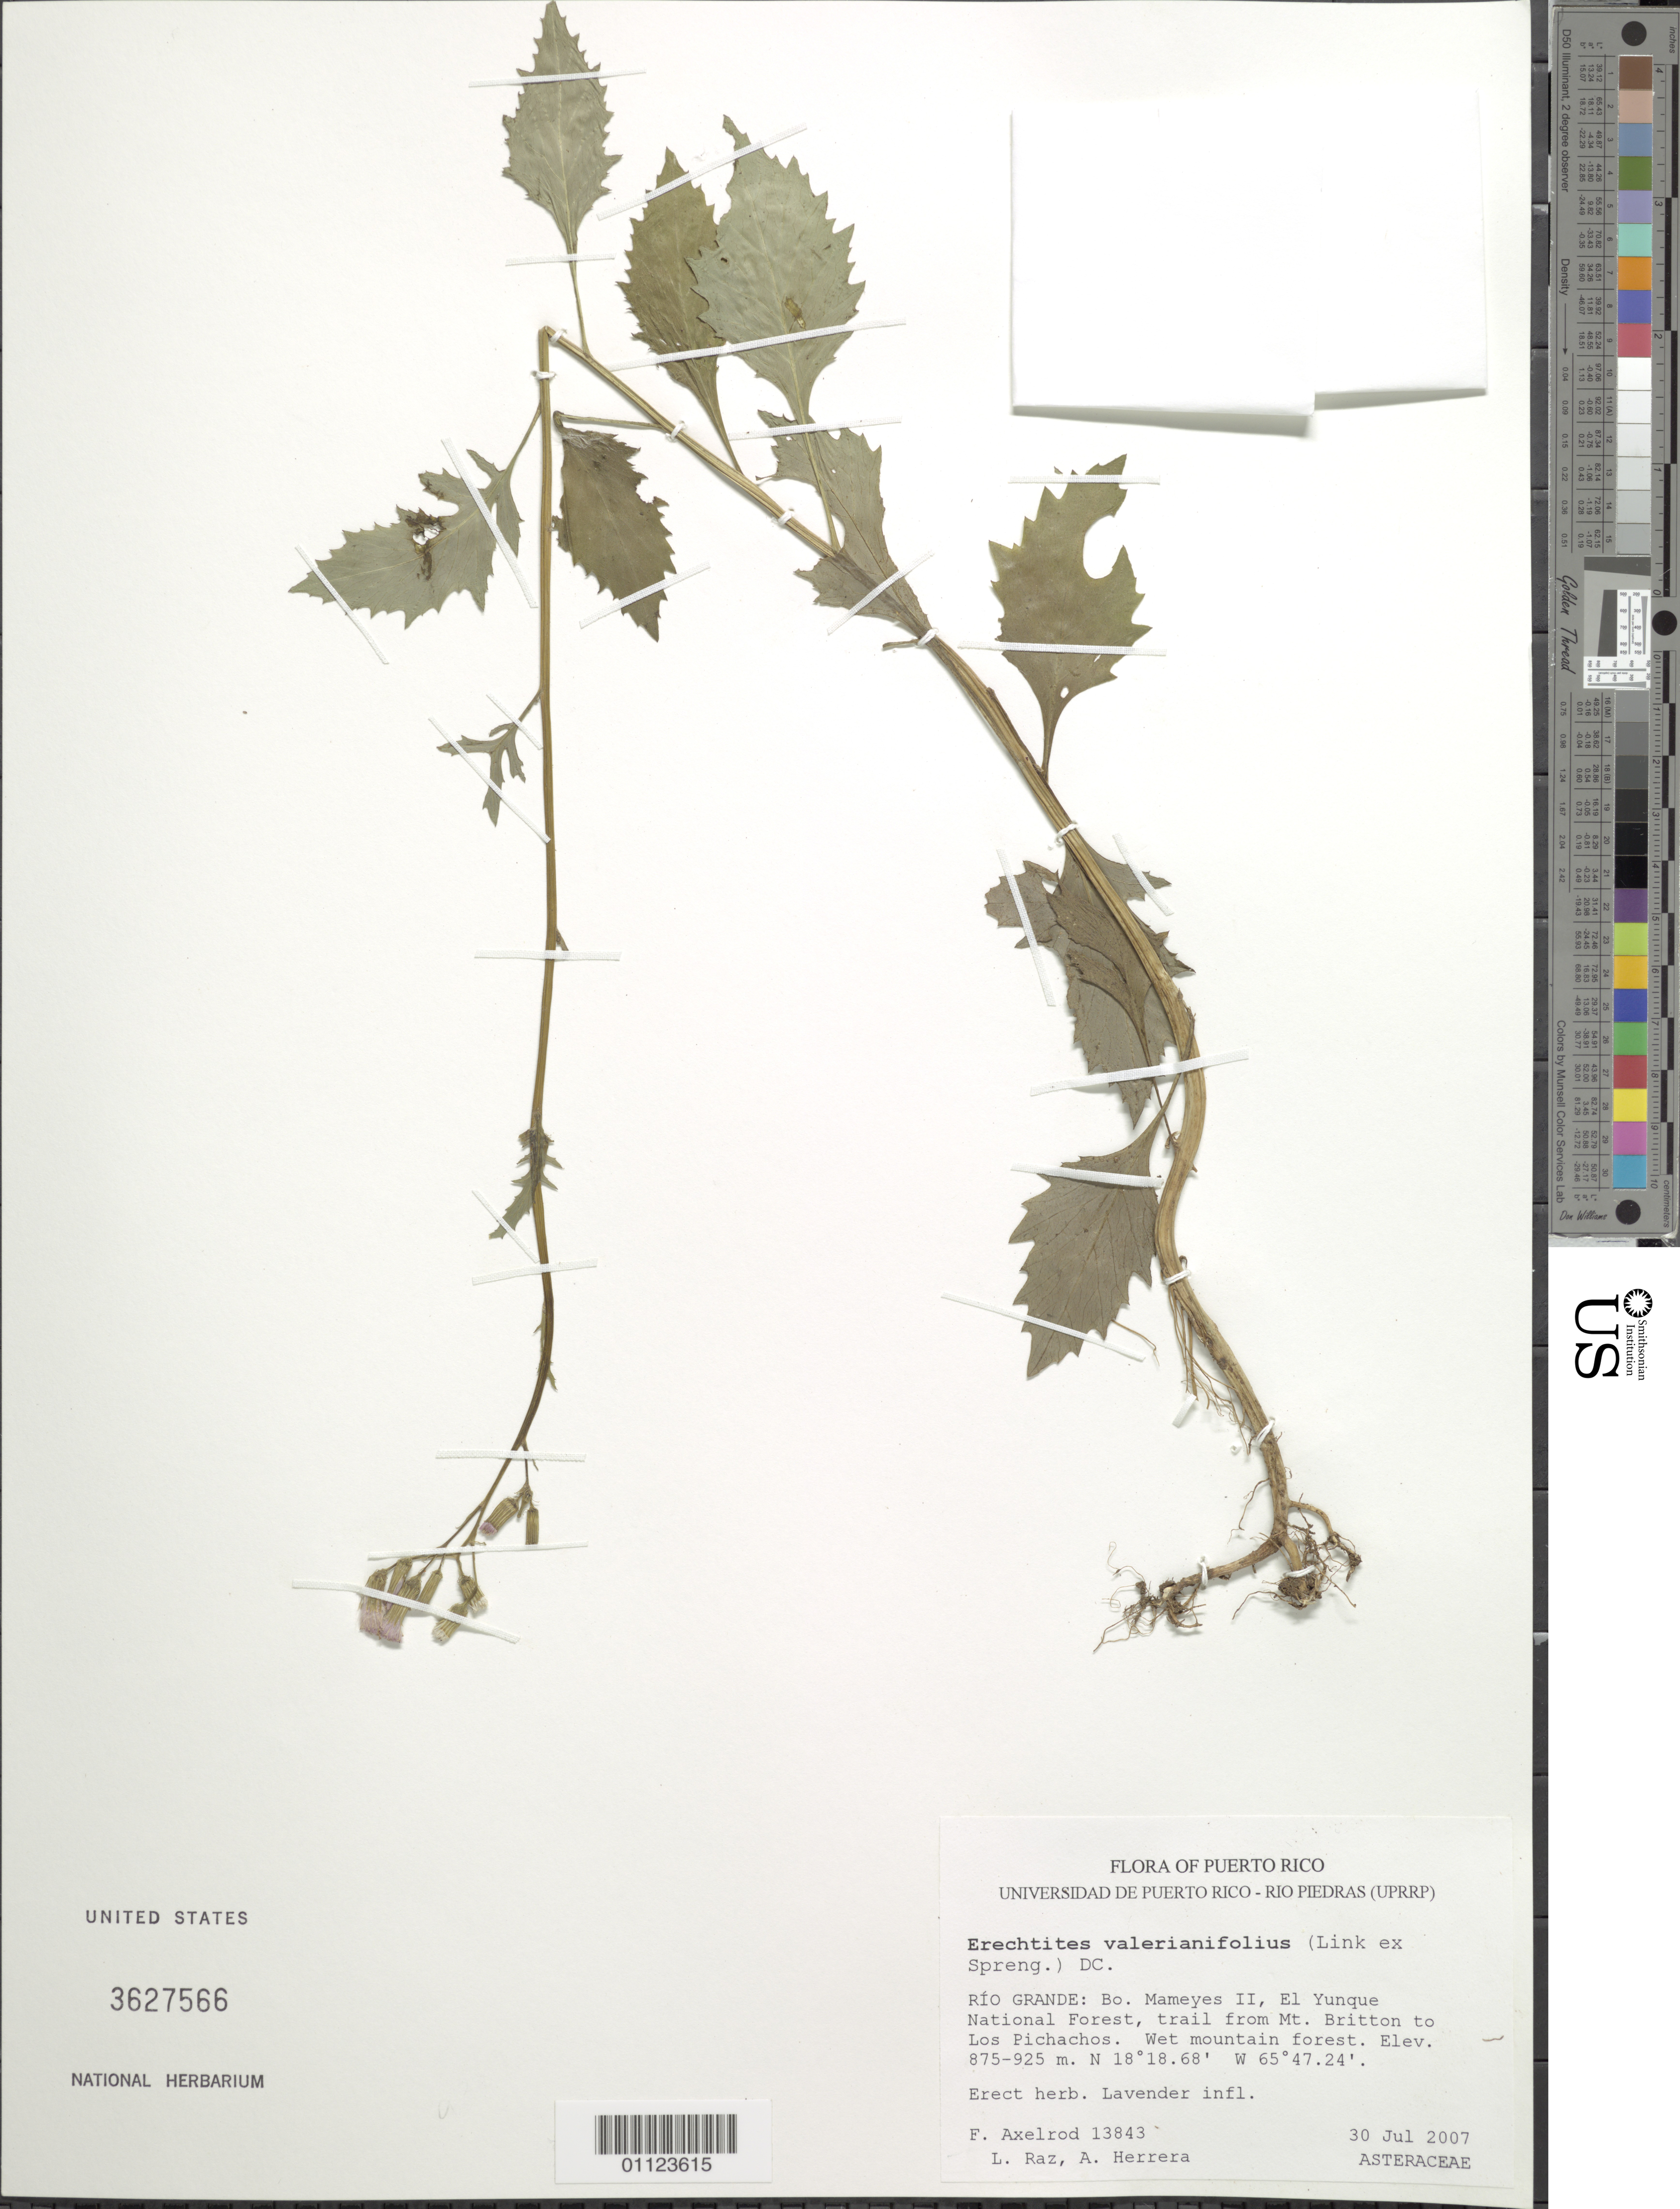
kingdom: Plantae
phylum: Tracheophyta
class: Magnoliopsida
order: Asterales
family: Asteraceae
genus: Erechtites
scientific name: Erechtites valerianifolius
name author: (Link ex Spreng.) DC.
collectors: F. S. Axelrod, L. Raz & A. Herrera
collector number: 13843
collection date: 2007-07-30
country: Puerto Rico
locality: Río Grande: Bo. Mameyes II, El Yunque National Forest, trail from Mt. Britton to Los Pichachos.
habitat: Wet mountain forest.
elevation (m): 875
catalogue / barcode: US 3627566